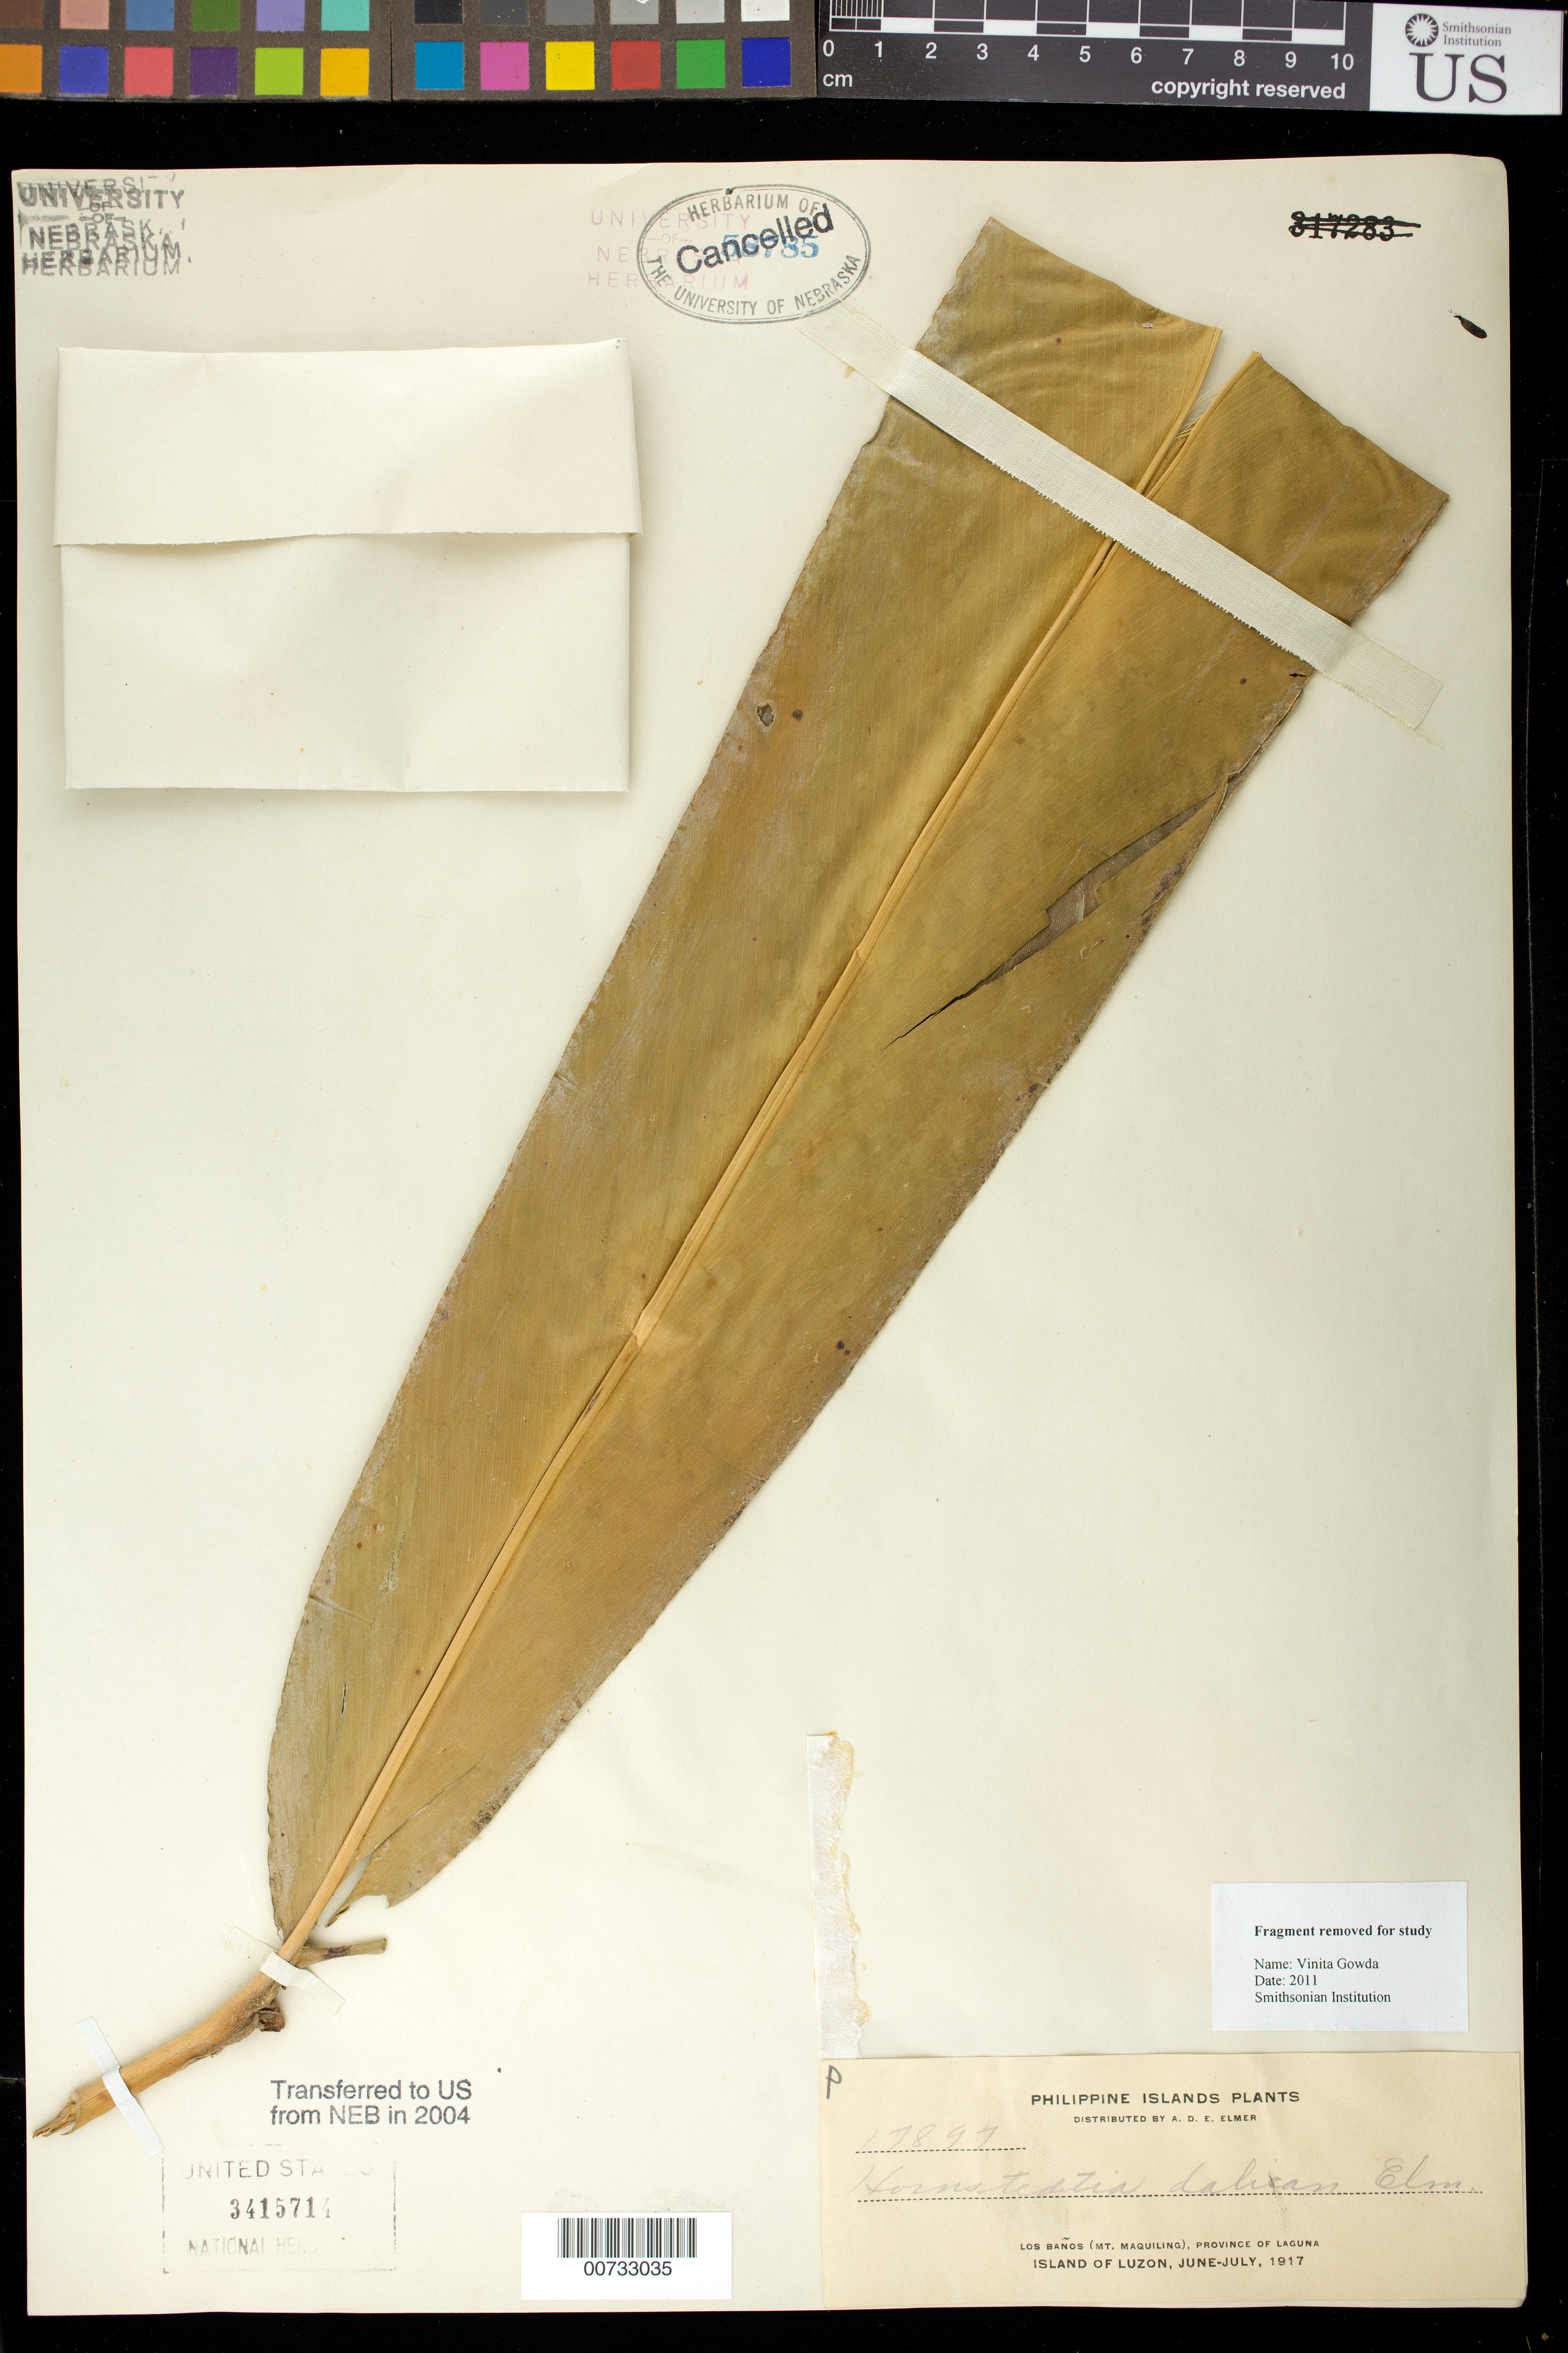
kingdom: Plantae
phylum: Tracheophyta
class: Liliopsida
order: Zingiberales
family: Zingiberaceae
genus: Etlingera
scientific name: Etlingera dalican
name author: (Elmer) A.D. Poulsen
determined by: Docot, Rudolph Valentino A.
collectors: A. D. E. Elmer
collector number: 17897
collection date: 1917-06/1917-07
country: Philippines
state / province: Calabarzon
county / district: Laguna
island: Luzon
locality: Los Banos (Mt. Maquiling)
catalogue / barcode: US 3415714